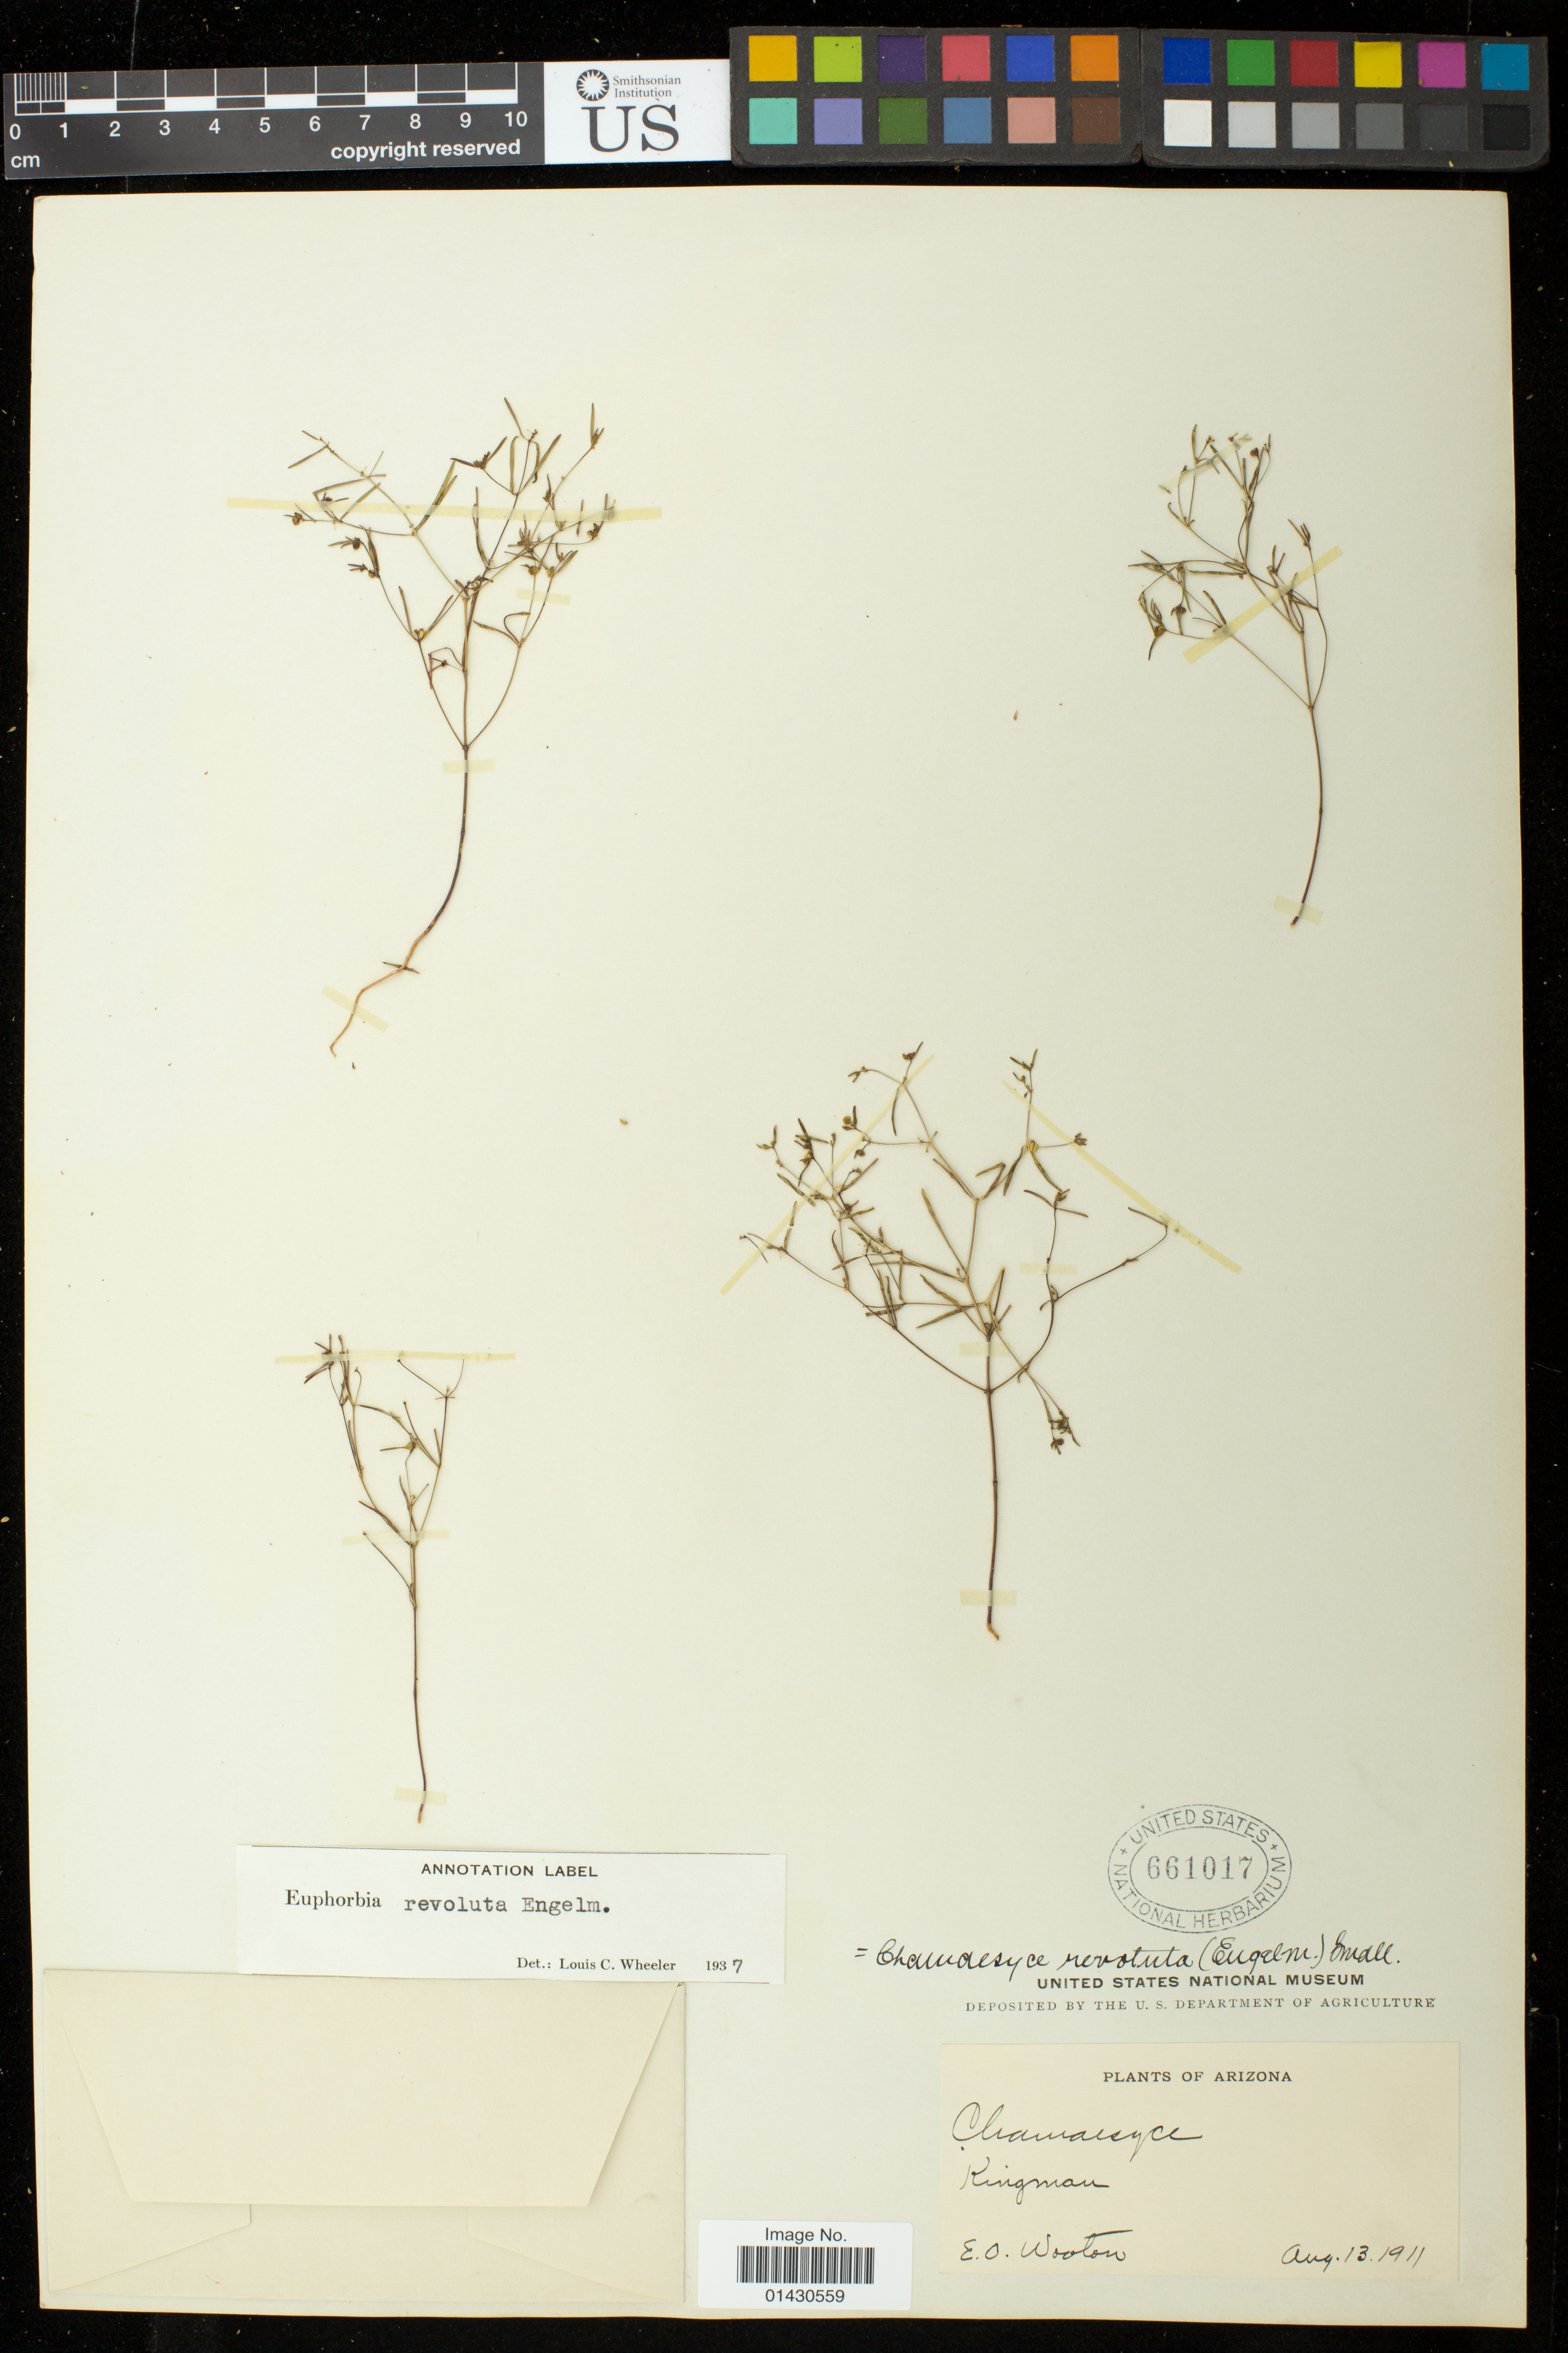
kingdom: Plantae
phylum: Tracheophyta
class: Magnoliopsida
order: Malpighiales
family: Euphorbiaceae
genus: Euphorbia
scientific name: Euphorbia revoluta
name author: Engelm. in Emory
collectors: E. O. Wooton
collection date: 1911-08-13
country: United States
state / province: Arizona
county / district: Mohave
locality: Kingman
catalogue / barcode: US 661017